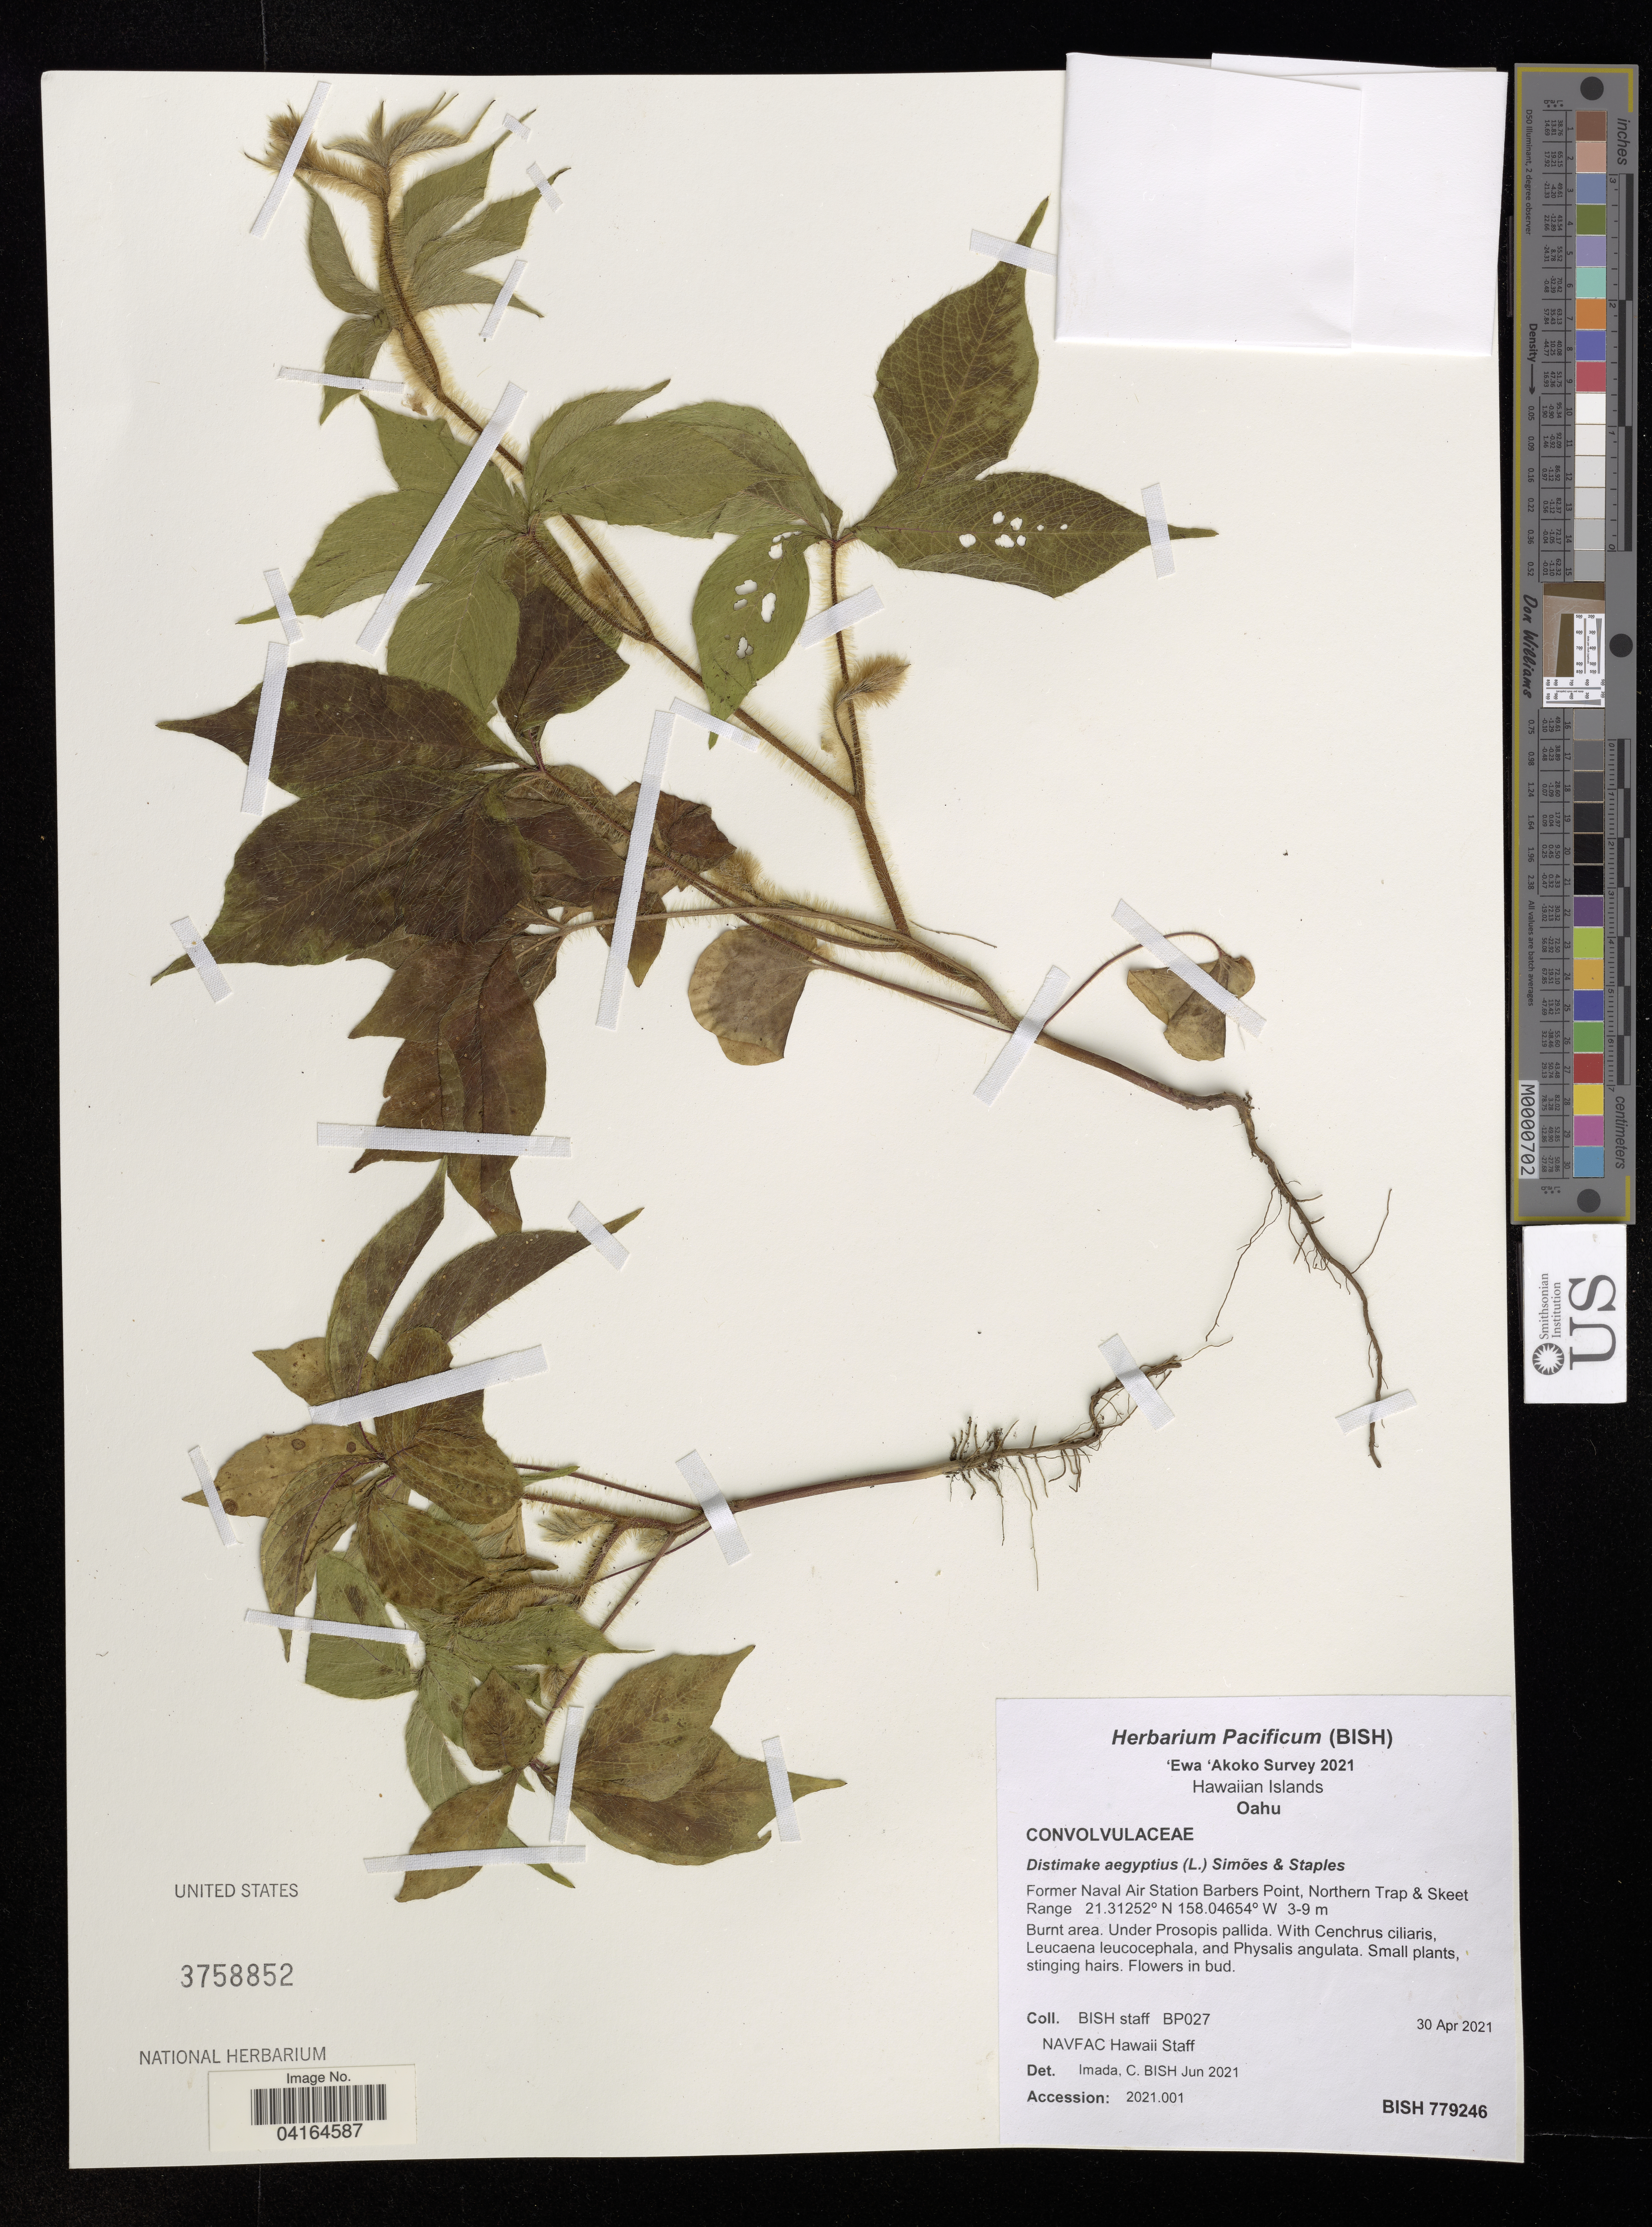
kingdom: Plantae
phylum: Tracheophyta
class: Magnoliopsida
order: Solanales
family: Convolvulaceae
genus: Distimake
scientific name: Distimake aegyptius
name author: (L.) A. R. Simões & Staples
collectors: Bernice P. Bishop Museum & N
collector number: BP027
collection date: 2021-04-30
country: United States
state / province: Hawaii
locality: Hawaiian Islands. Oahu. Former Naval Air Station Barbers Point, Northern Trap & Skeet Range.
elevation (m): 3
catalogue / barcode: US 3758852